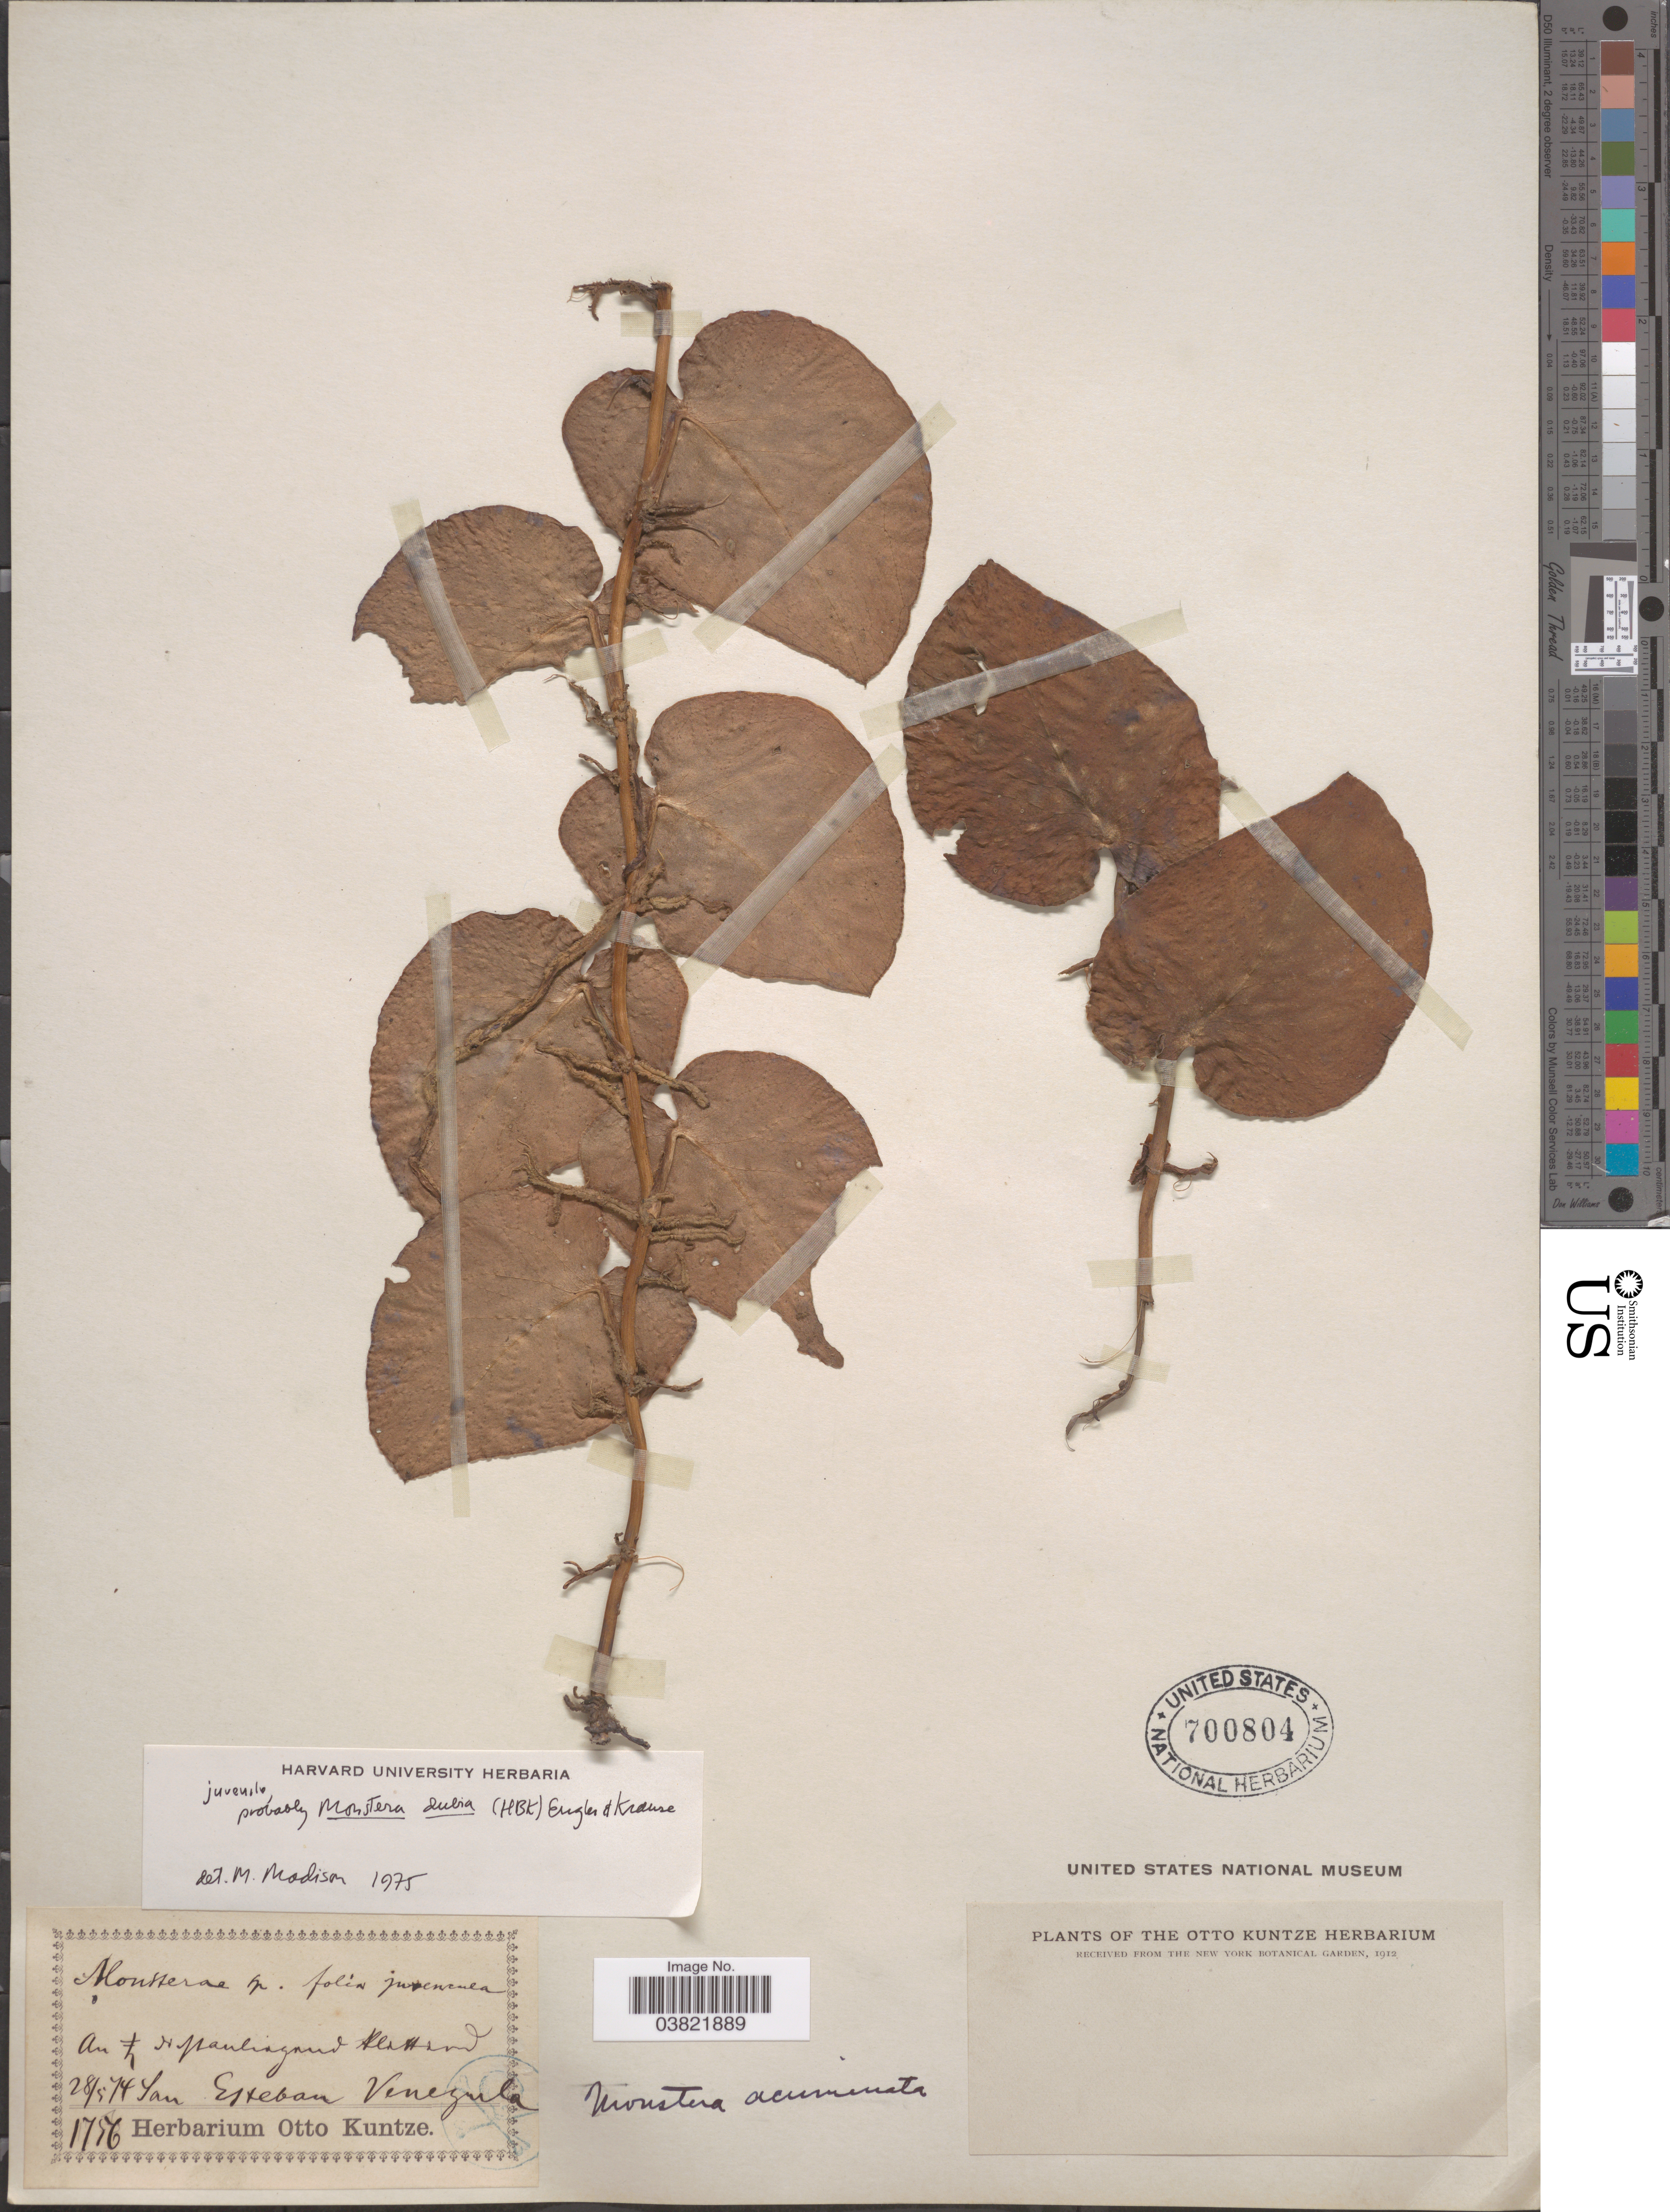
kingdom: Plantae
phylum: Tracheophyta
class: Liliopsida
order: Alismatales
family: Araceae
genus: Monstera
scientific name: Monstera dubia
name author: (Kunth) Engl. & K. Krause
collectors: ex herb. Otto Kuntze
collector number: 1756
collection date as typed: Transcribed d/m/y: 28/5/74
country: Venezuela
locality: San Esteban.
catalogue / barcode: US 700804